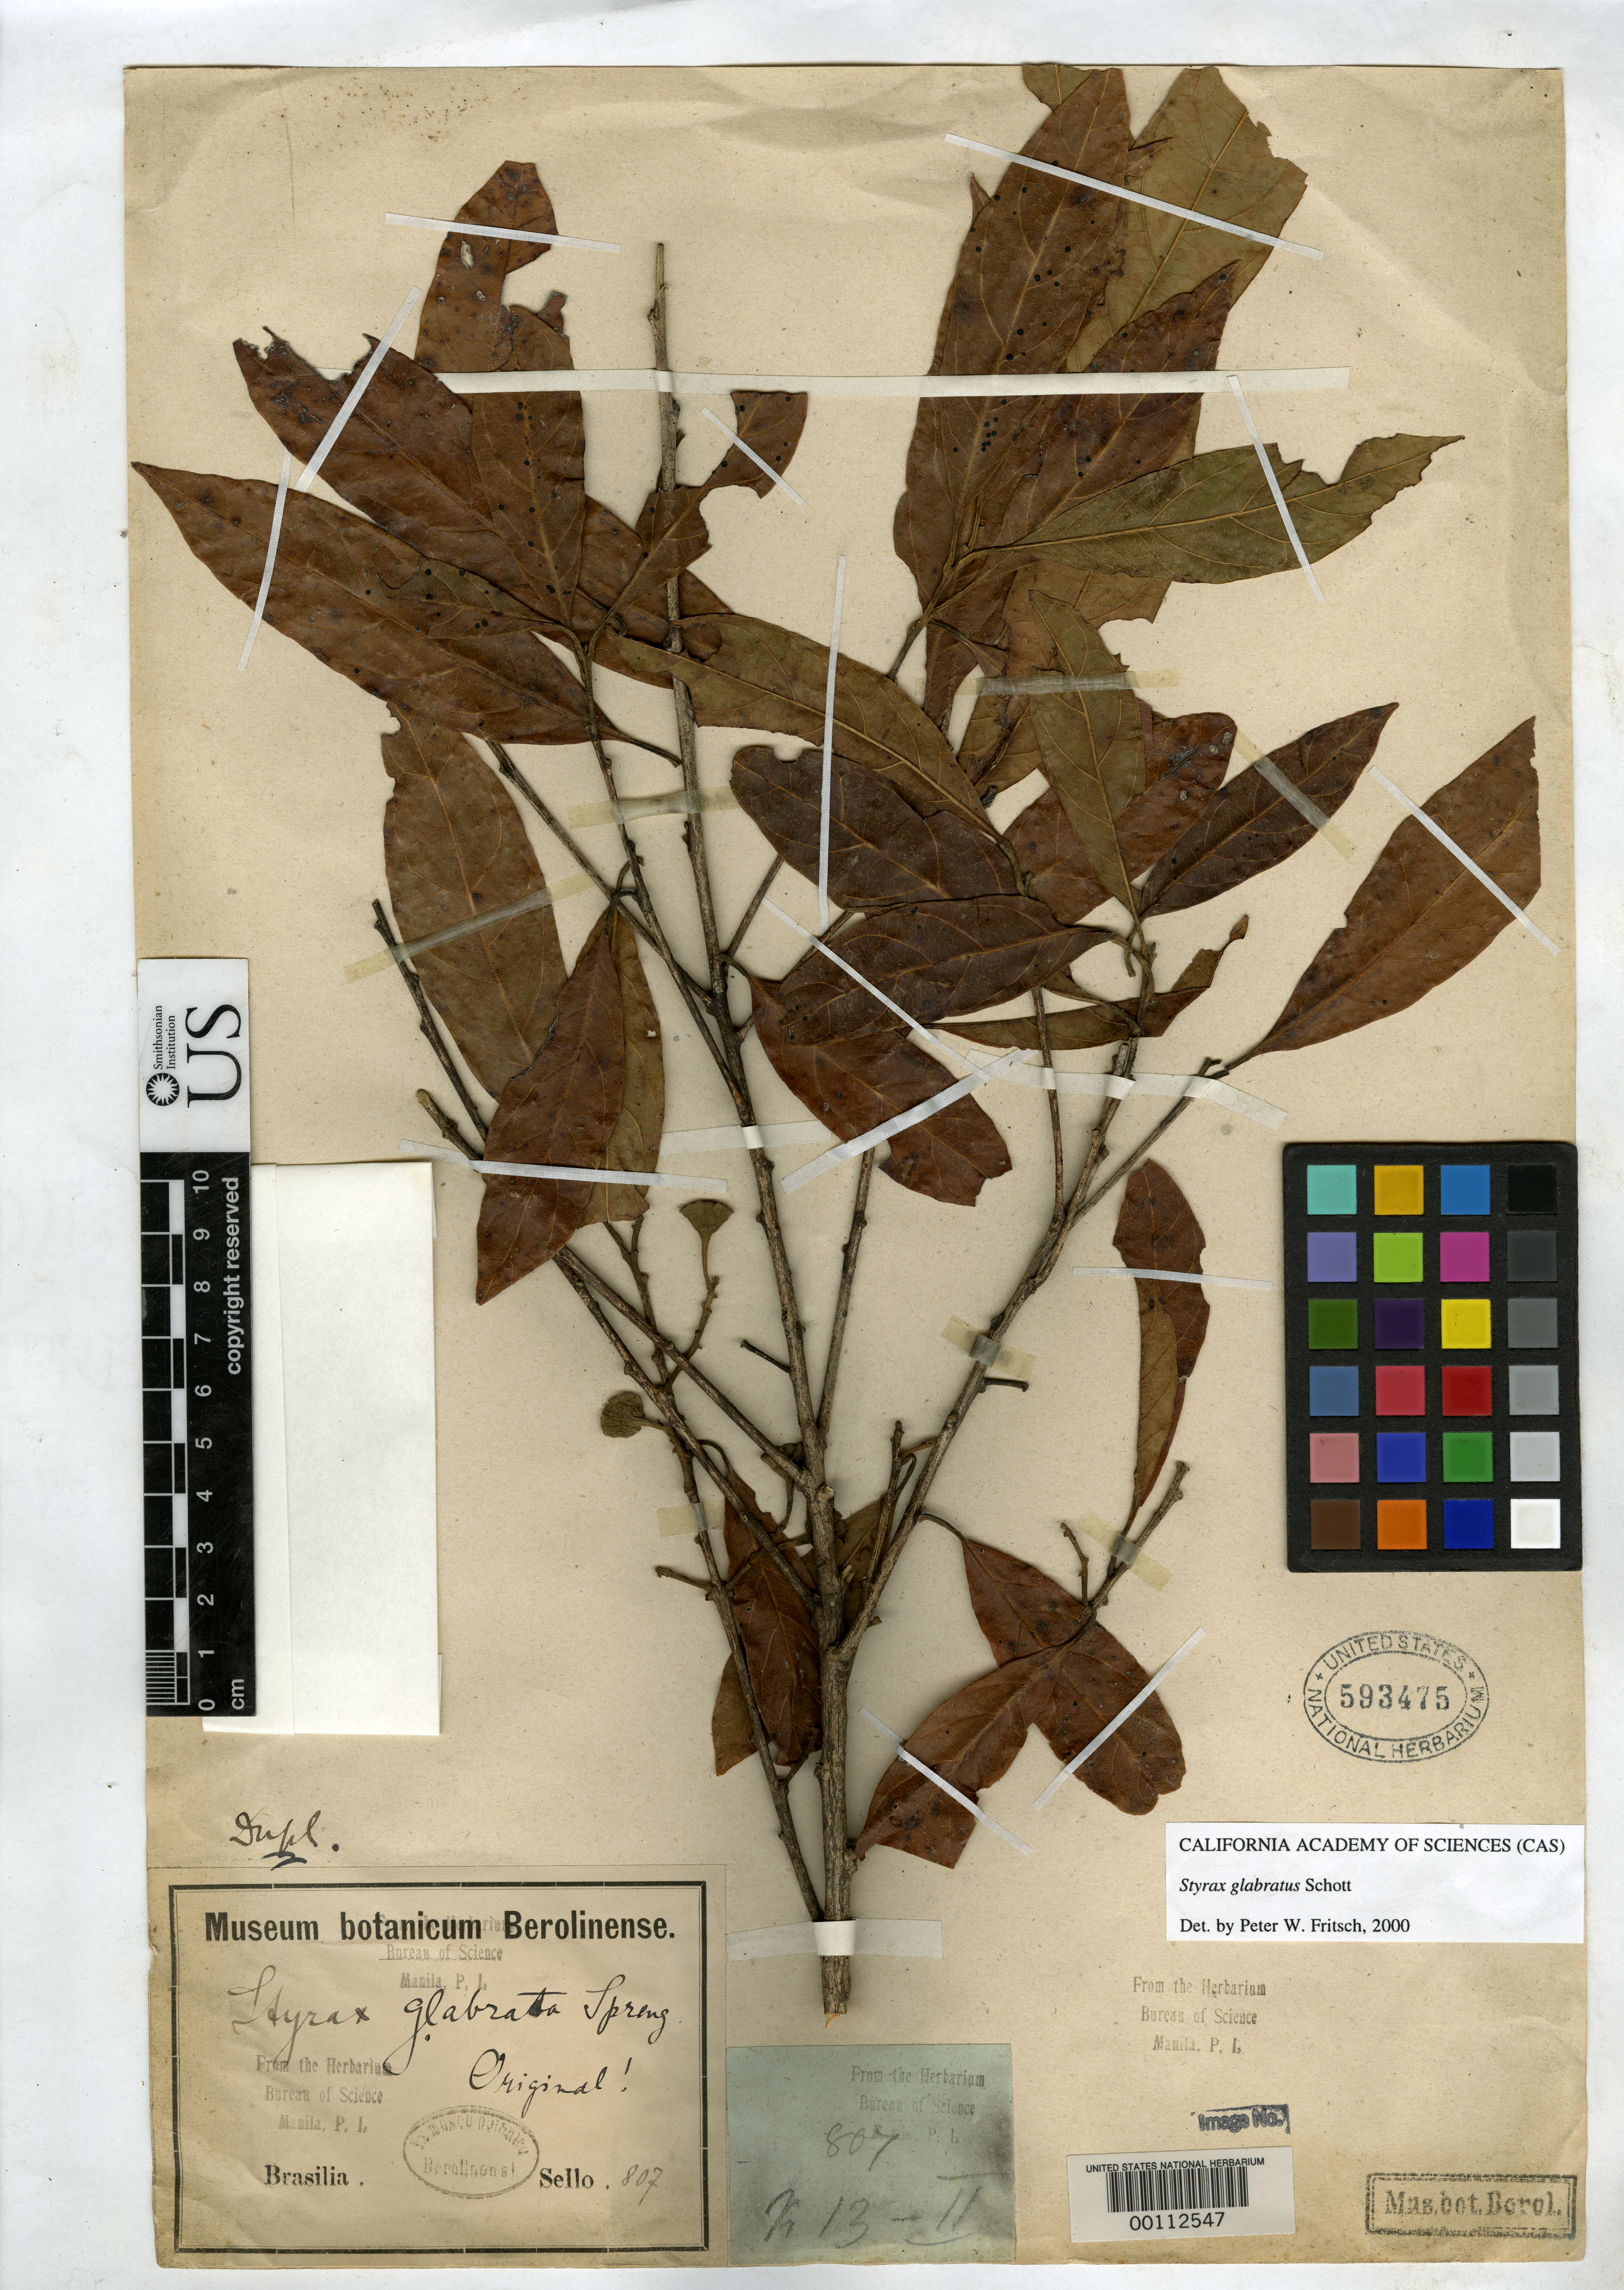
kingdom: Plantae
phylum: Tracheophyta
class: Magnoliopsida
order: Ericales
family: Styracaceae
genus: Styrax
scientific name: Styrax glabratus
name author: Schott in Spreng.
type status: Isotype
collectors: F. Sellow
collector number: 807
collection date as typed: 1817 to -- --- 1818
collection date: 1817/1818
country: Brazil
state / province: Minas Gerais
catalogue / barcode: US 593475